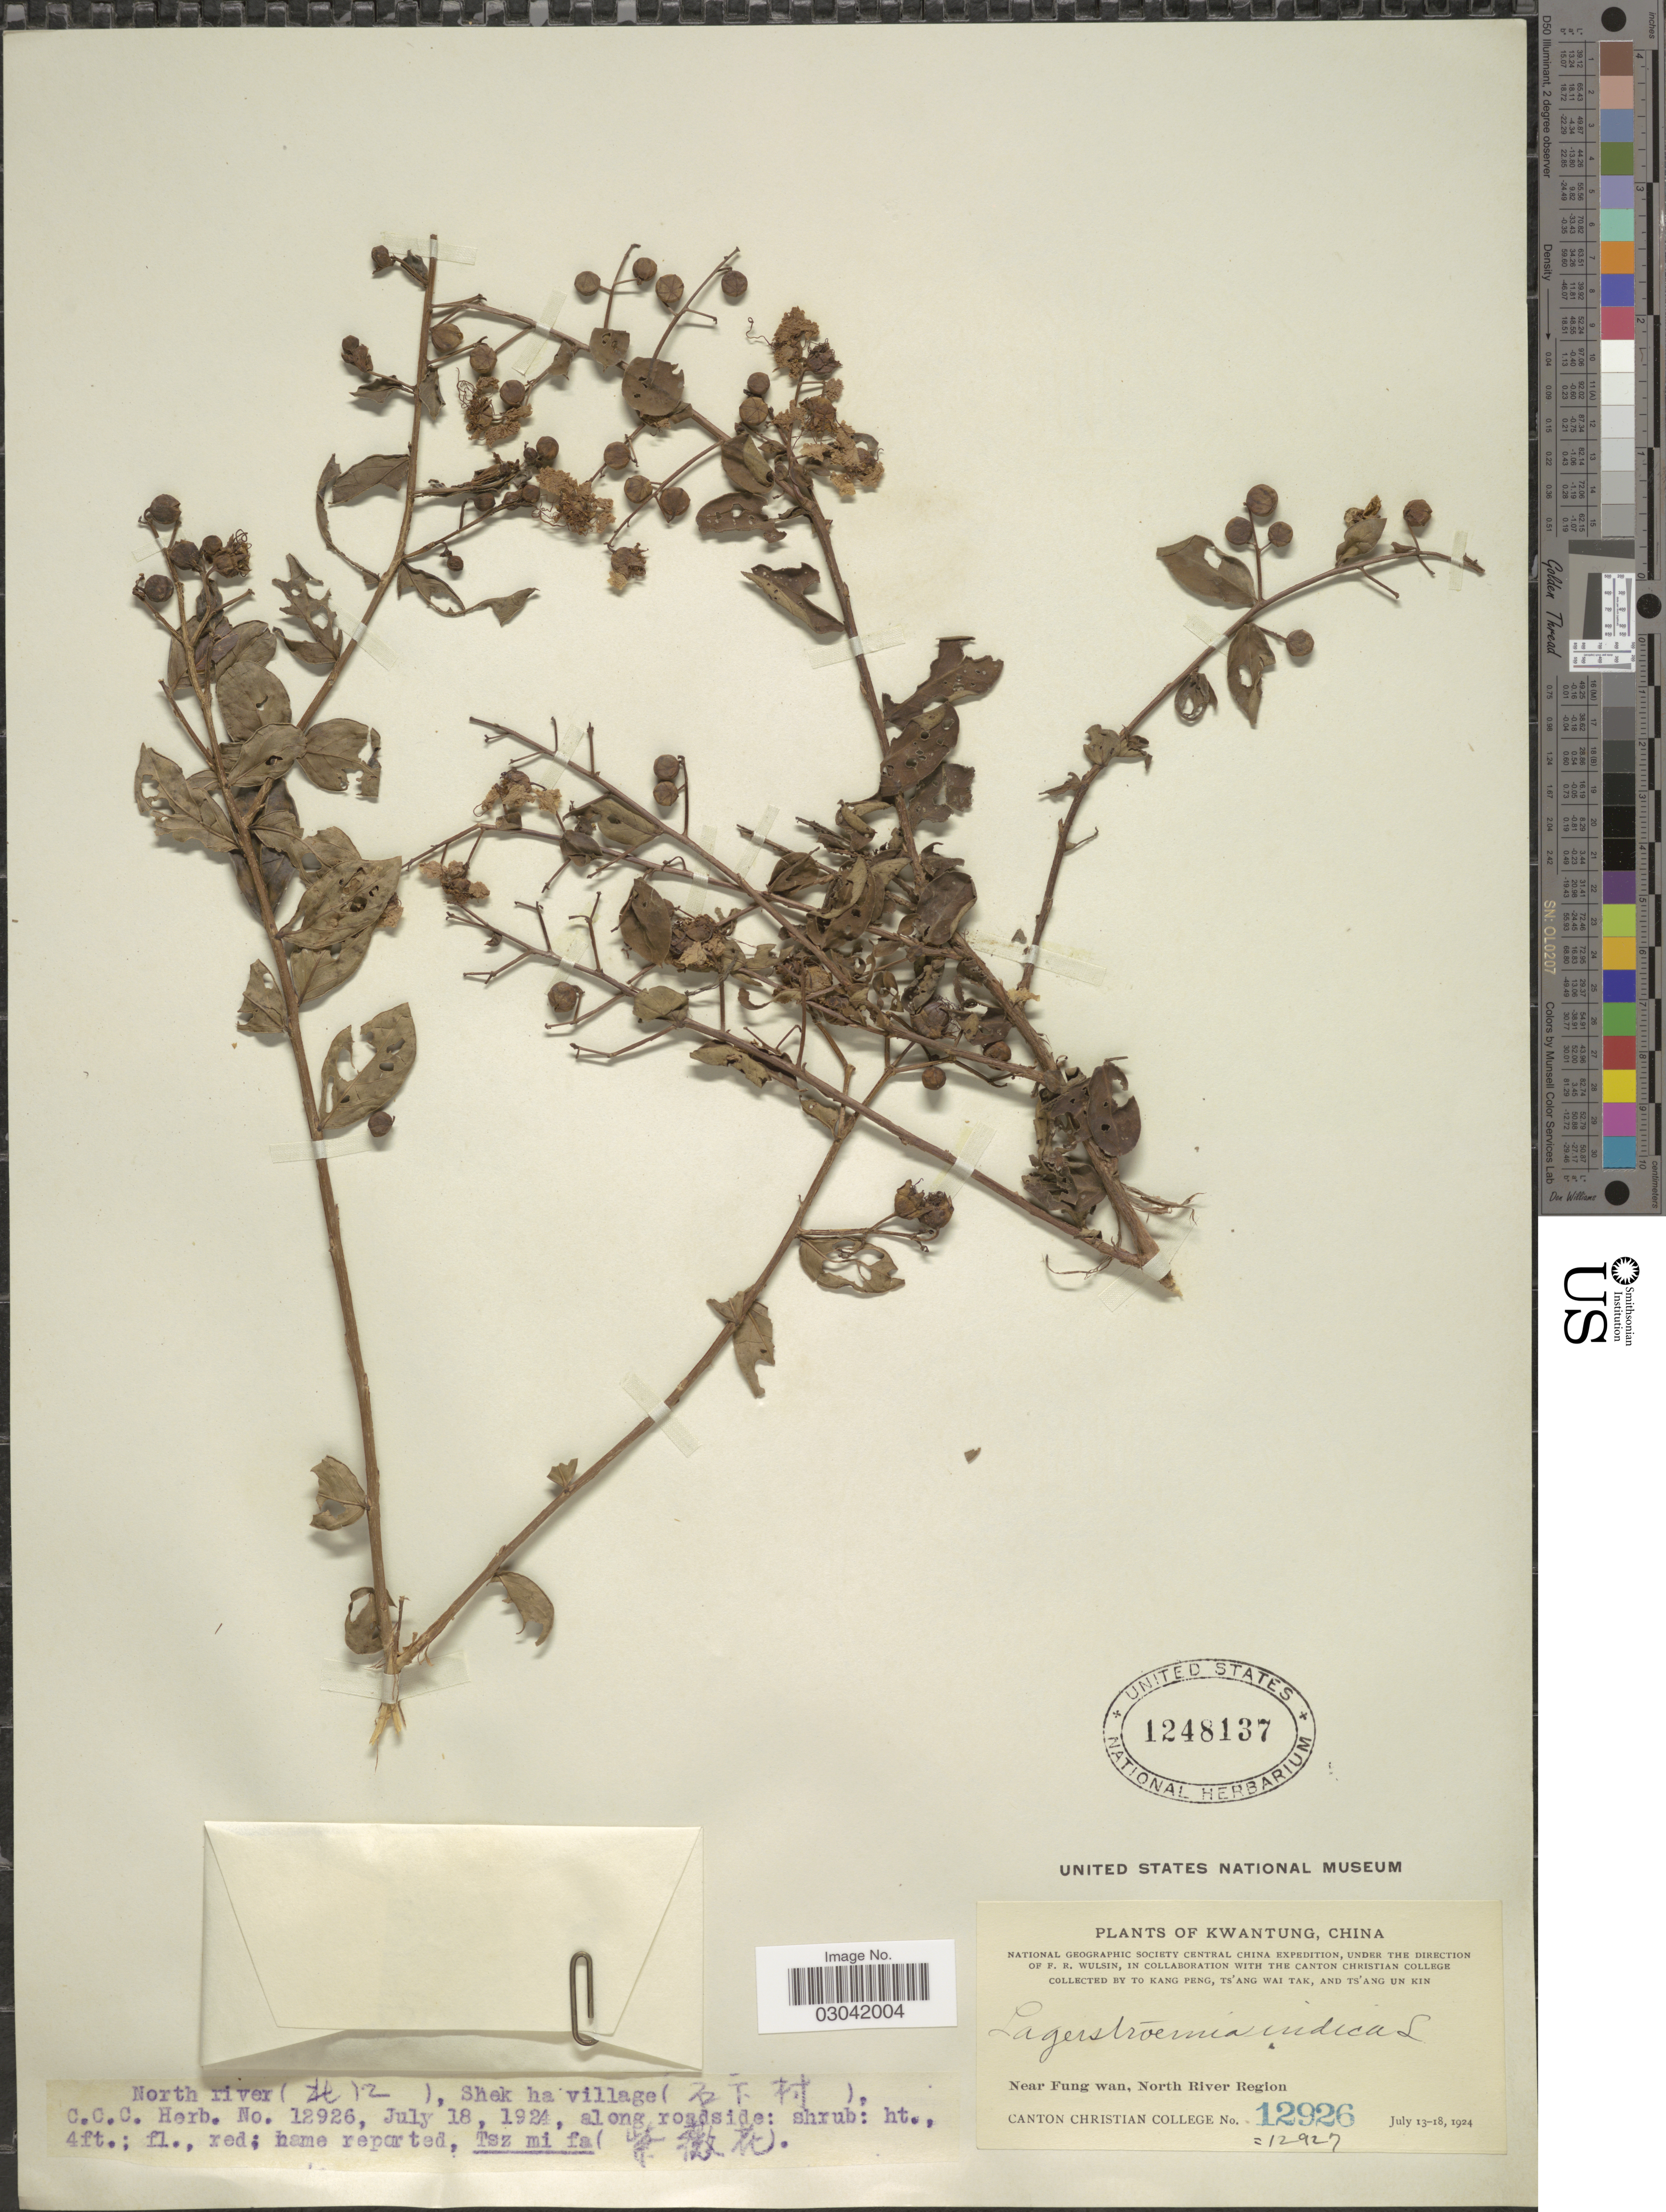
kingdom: Plantae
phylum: Tracheophyta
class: Magnoliopsida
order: Myrtales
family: Lythraceae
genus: Lagerstroemia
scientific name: Lagerstroemia indica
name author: L.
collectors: K. Peng, W. T. Tsang & Ts' Ang Un Kin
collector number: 12926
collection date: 1924-07-18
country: China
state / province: Guangdong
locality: Kwangtung, North river, Shek ha village. Near Fung wan, North River Region.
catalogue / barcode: US 1248137